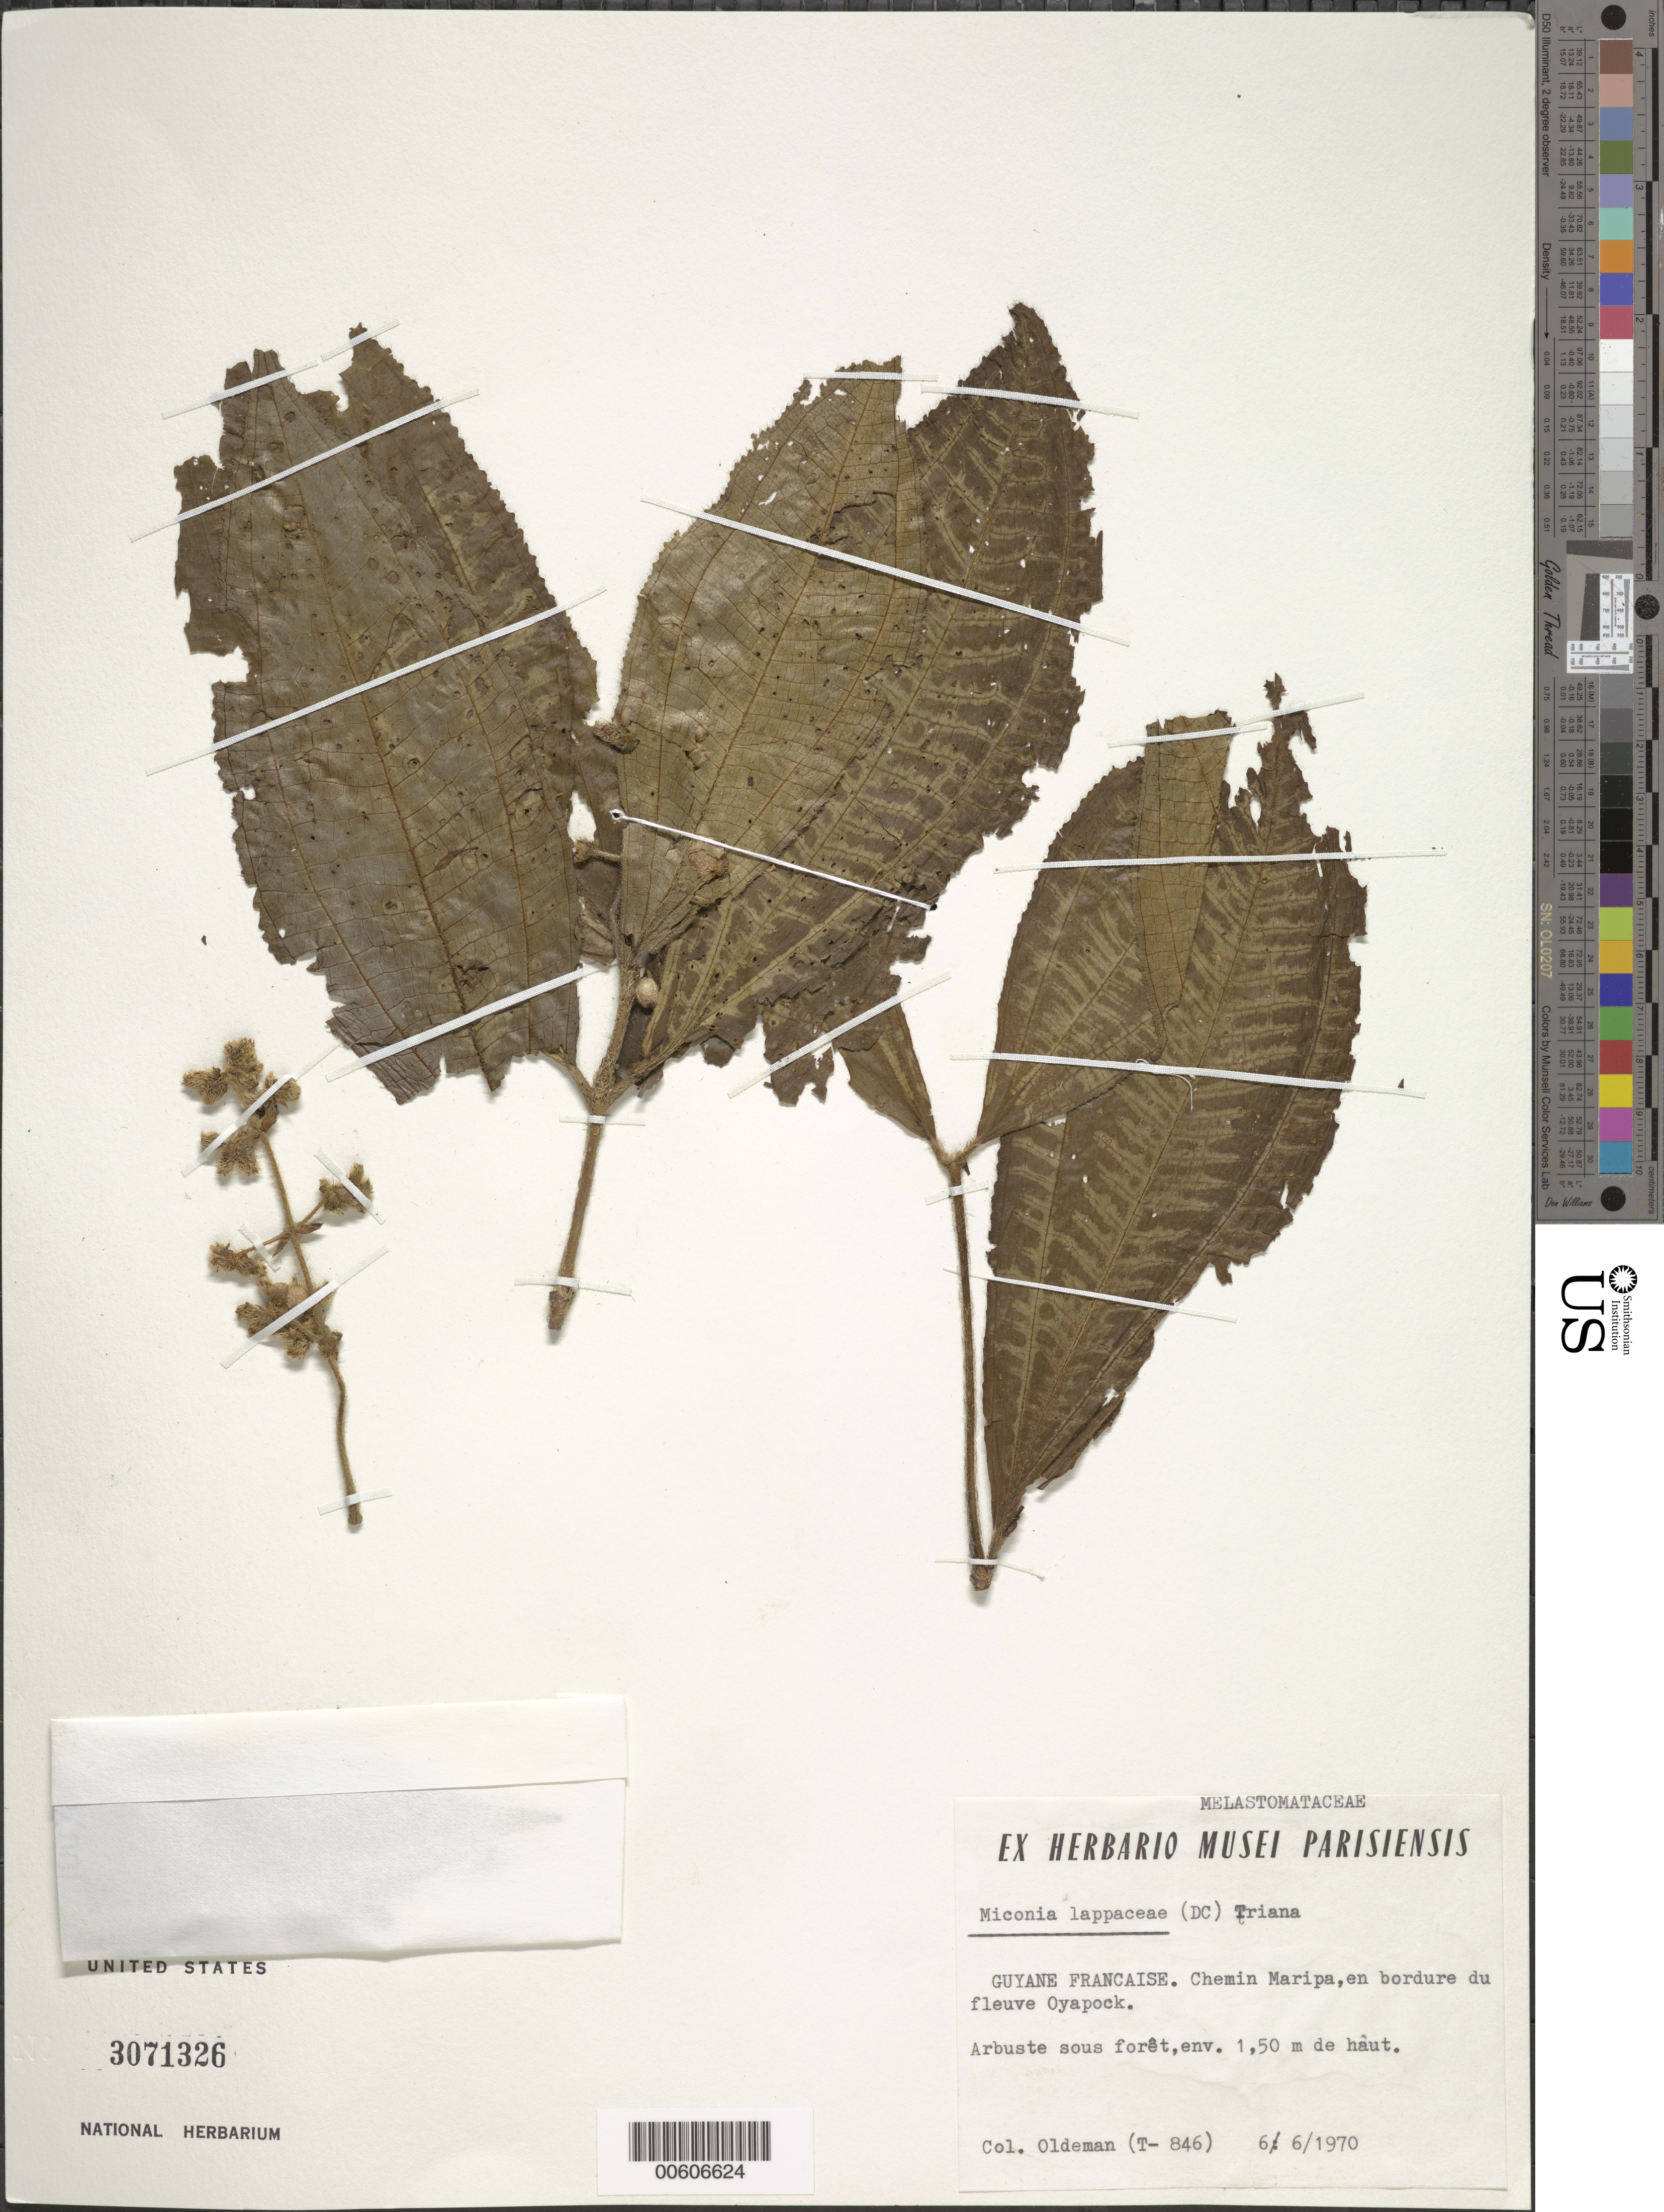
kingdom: Plantae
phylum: Tracheophyta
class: Magnoliopsida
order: Myrtales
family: Melastomataceae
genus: Miconia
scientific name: Miconia lappacea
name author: (DC.) Triana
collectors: R. Oldeman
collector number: T 846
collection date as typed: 6-Jun-70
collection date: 1970-06-06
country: French Guiana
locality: Chemin Maripa, en bordure du fleuve Oyapock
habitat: Edge of river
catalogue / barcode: US 3071326